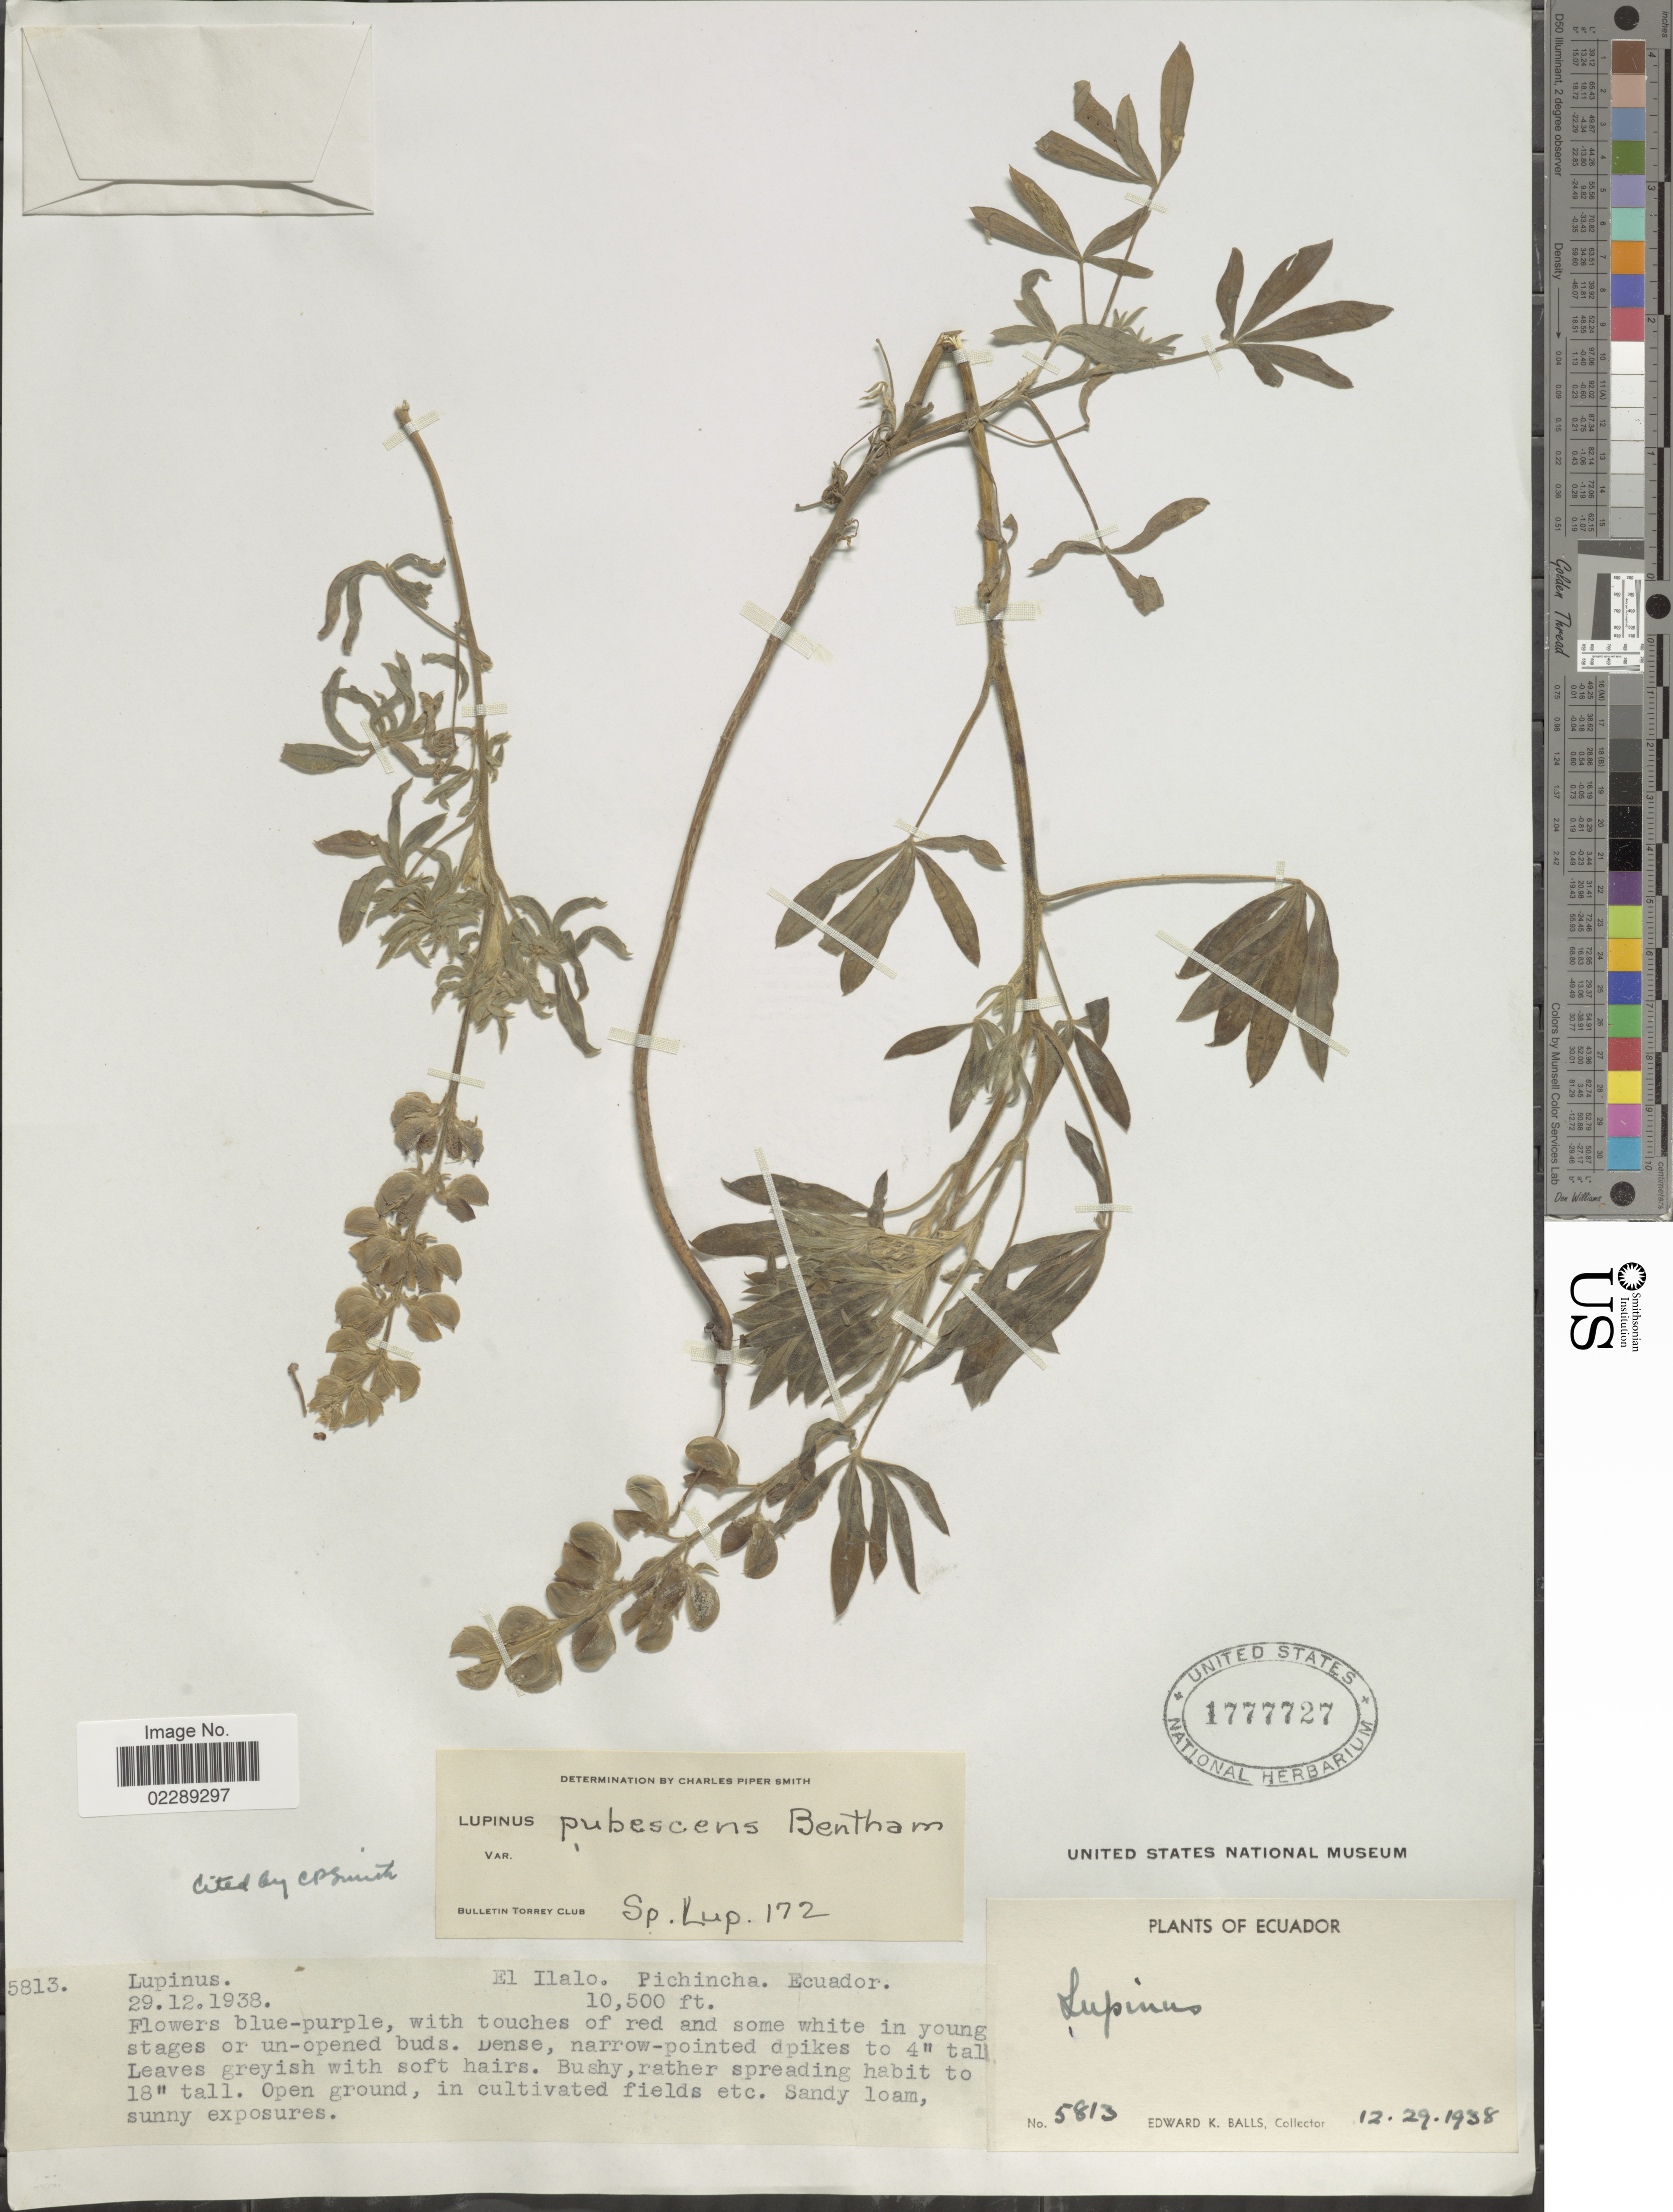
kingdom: Plantae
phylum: Tracheophyta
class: Magnoliopsida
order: Fabales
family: Fabaceae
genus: Lupinus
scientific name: Lupinus pubescens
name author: Benth.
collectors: E. K. Balls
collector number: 5813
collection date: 1938-12-29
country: Ecuador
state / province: Pichincha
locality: El Ilalo. Pichincha. Ecuador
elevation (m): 3200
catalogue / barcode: US 1777727